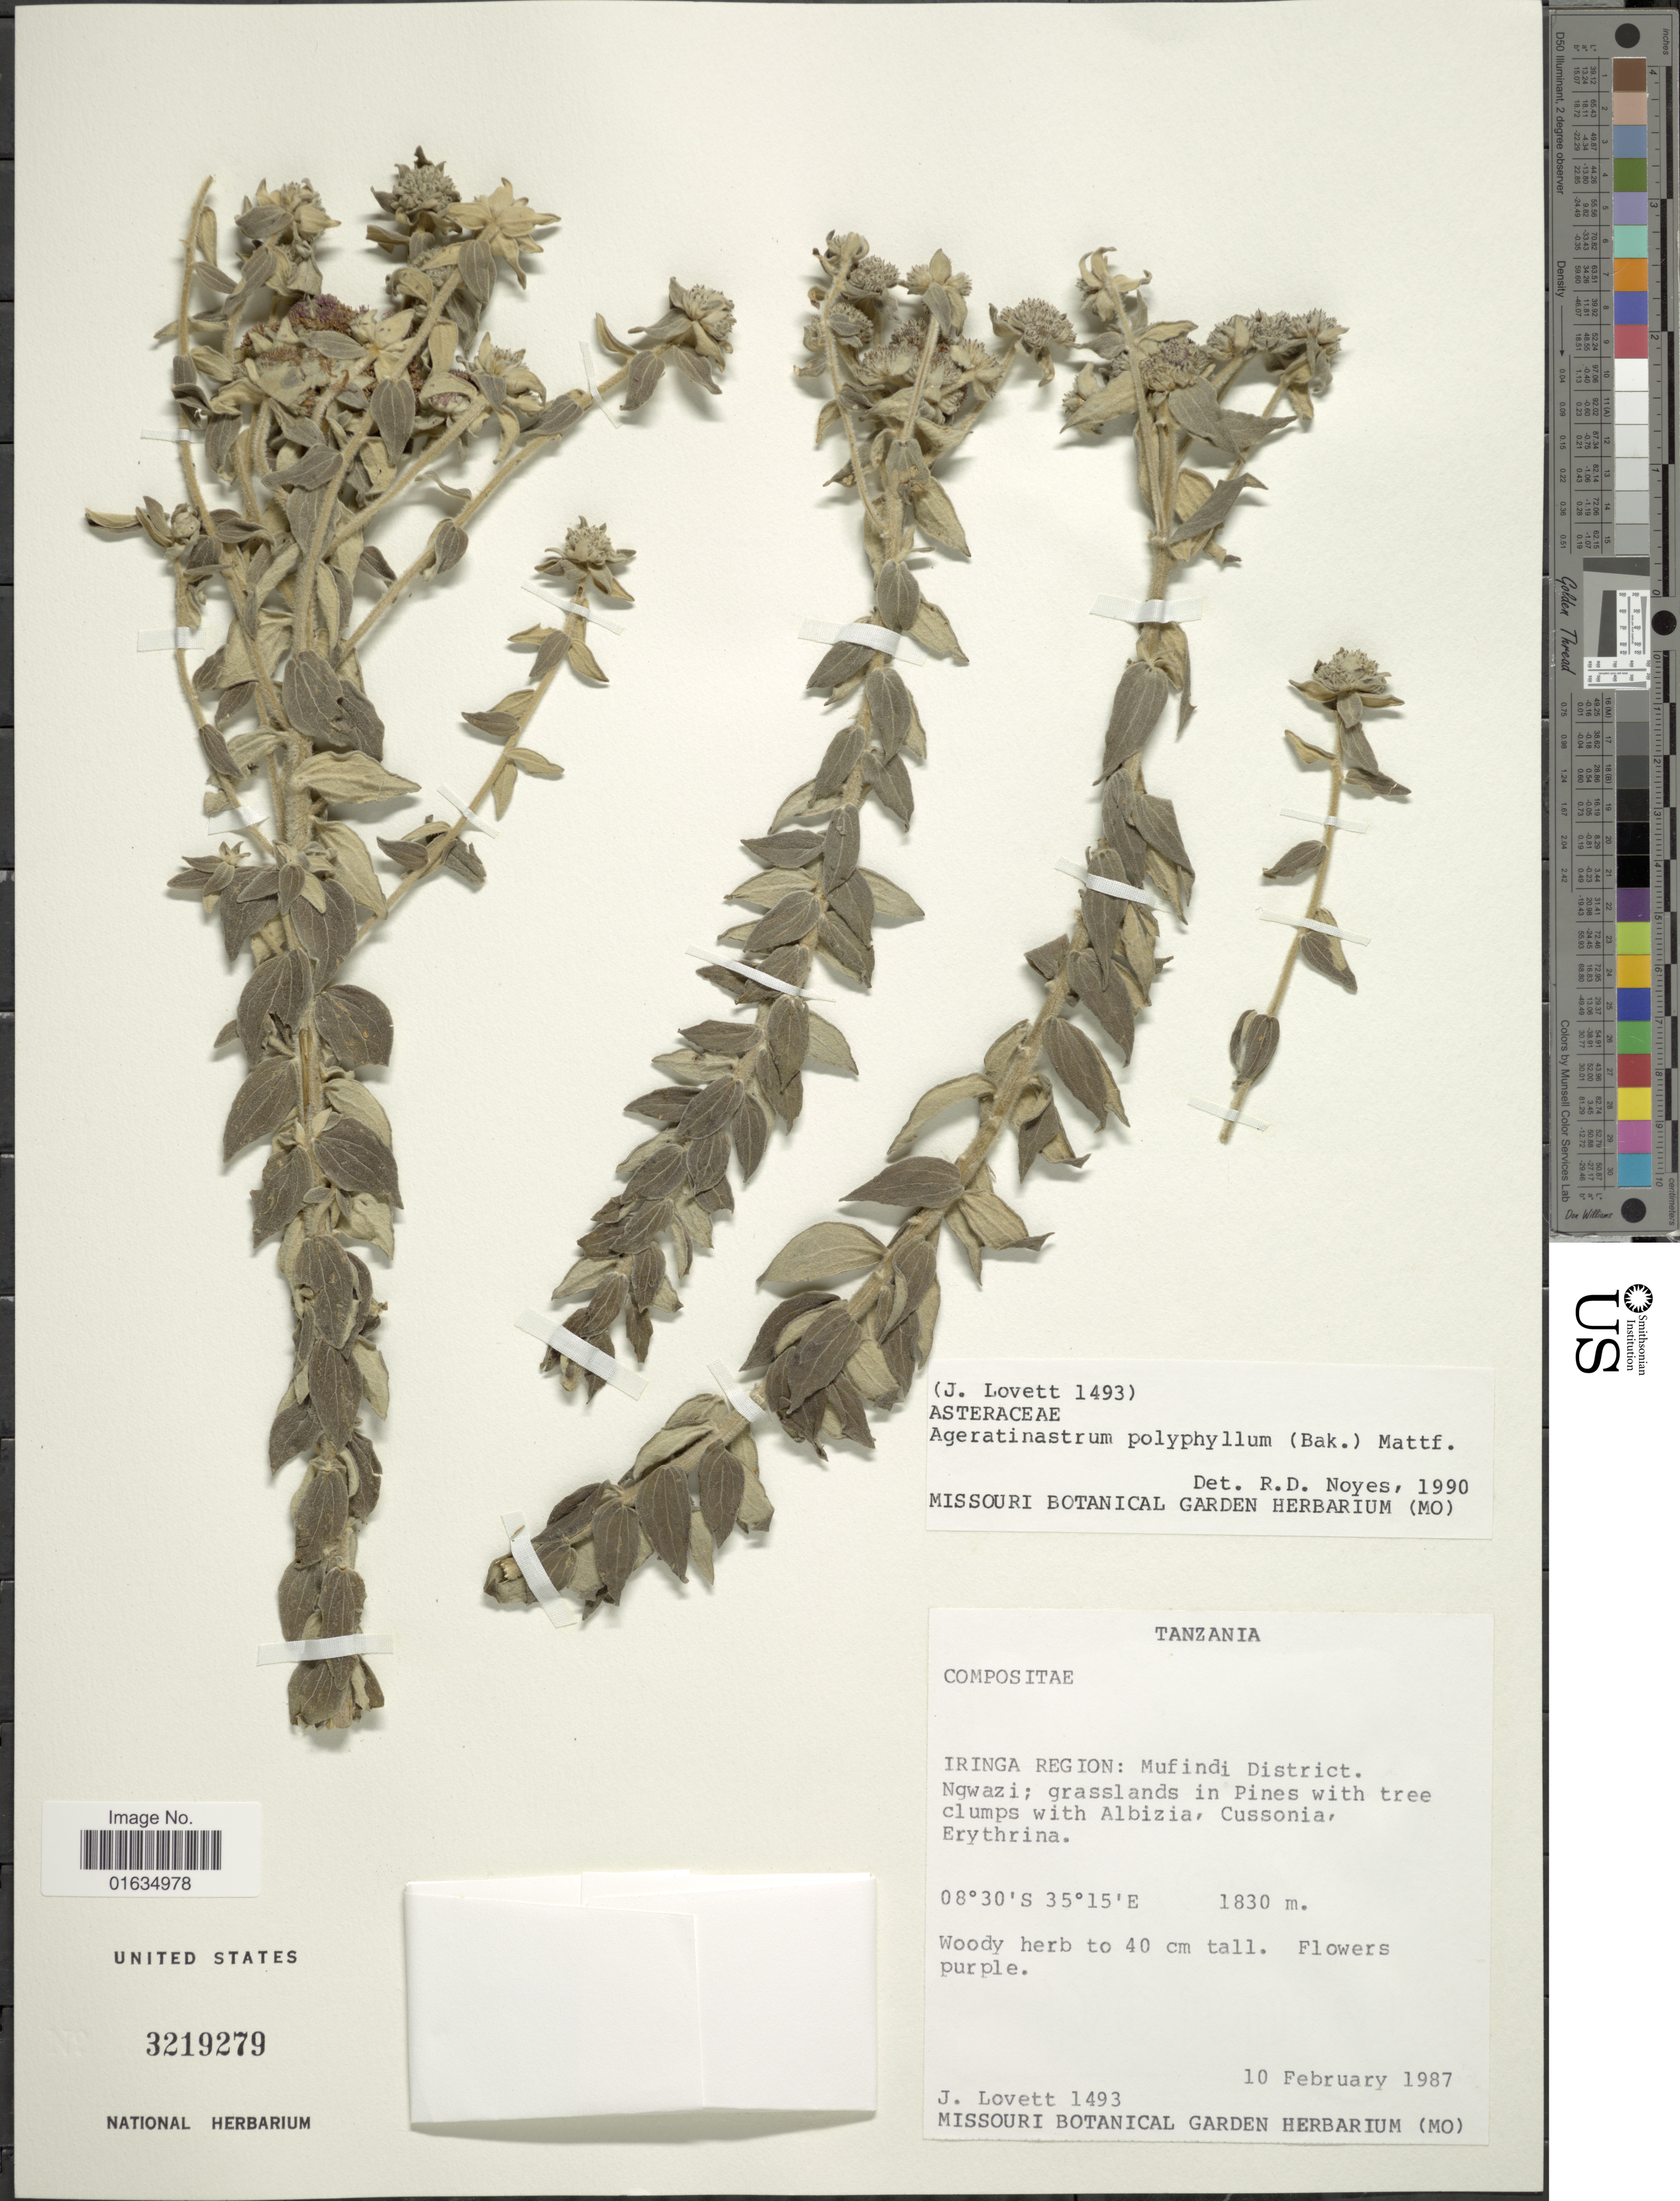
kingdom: Plantae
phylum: Tracheophyta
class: Magnoliopsida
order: Asterales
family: Asteraceae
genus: Ageratinastrum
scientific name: Ageratinastrum polyphyllum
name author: (Baker) Mattf.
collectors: J. Lovett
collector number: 1493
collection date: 1987-02-10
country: Tanzania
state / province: Iringa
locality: Iringa Region, Mufindi District, Ngwazi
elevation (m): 1830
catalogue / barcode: US 3219279